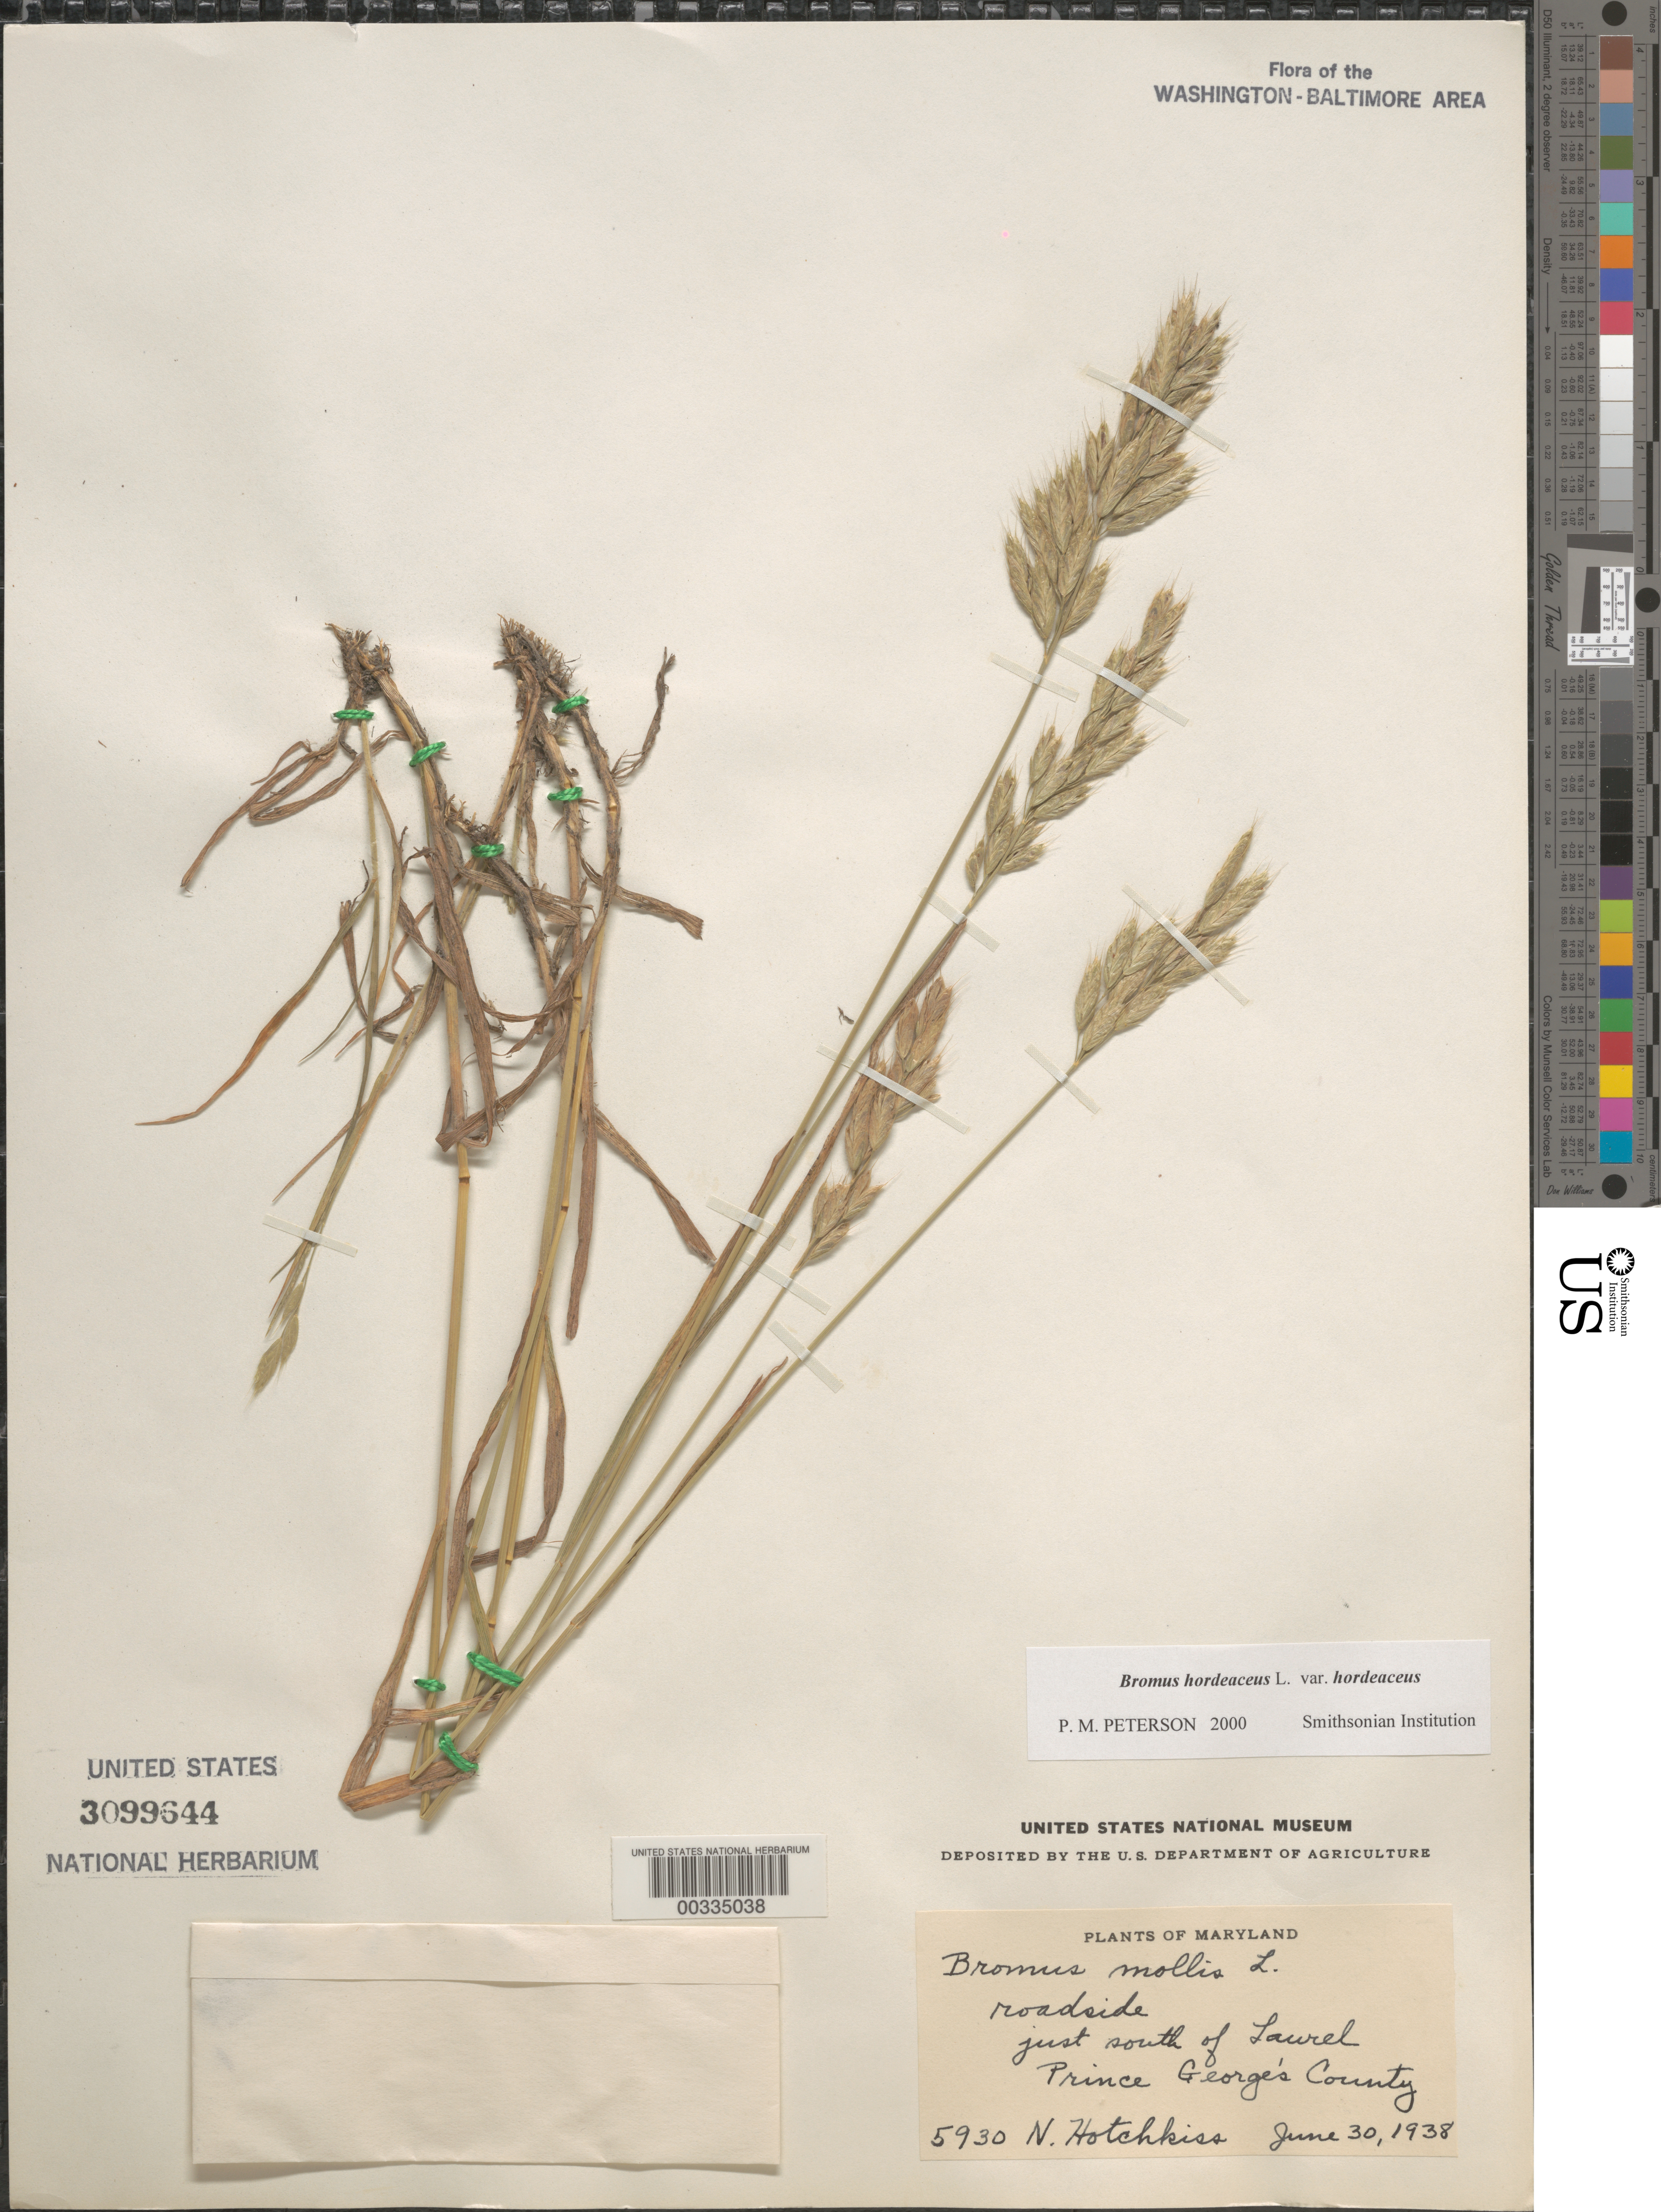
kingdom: Plantae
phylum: Tracheophyta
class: Liliopsida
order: Poales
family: Poaceae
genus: Bromus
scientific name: Bromus hordeaceus var. hordeaceus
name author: L.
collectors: N. Hotchkiss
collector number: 5930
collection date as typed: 30 Jun 1938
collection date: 1938-06-30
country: United States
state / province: Maryland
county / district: Prince George's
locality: Just S of Laurel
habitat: Roadside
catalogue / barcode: US 3099644